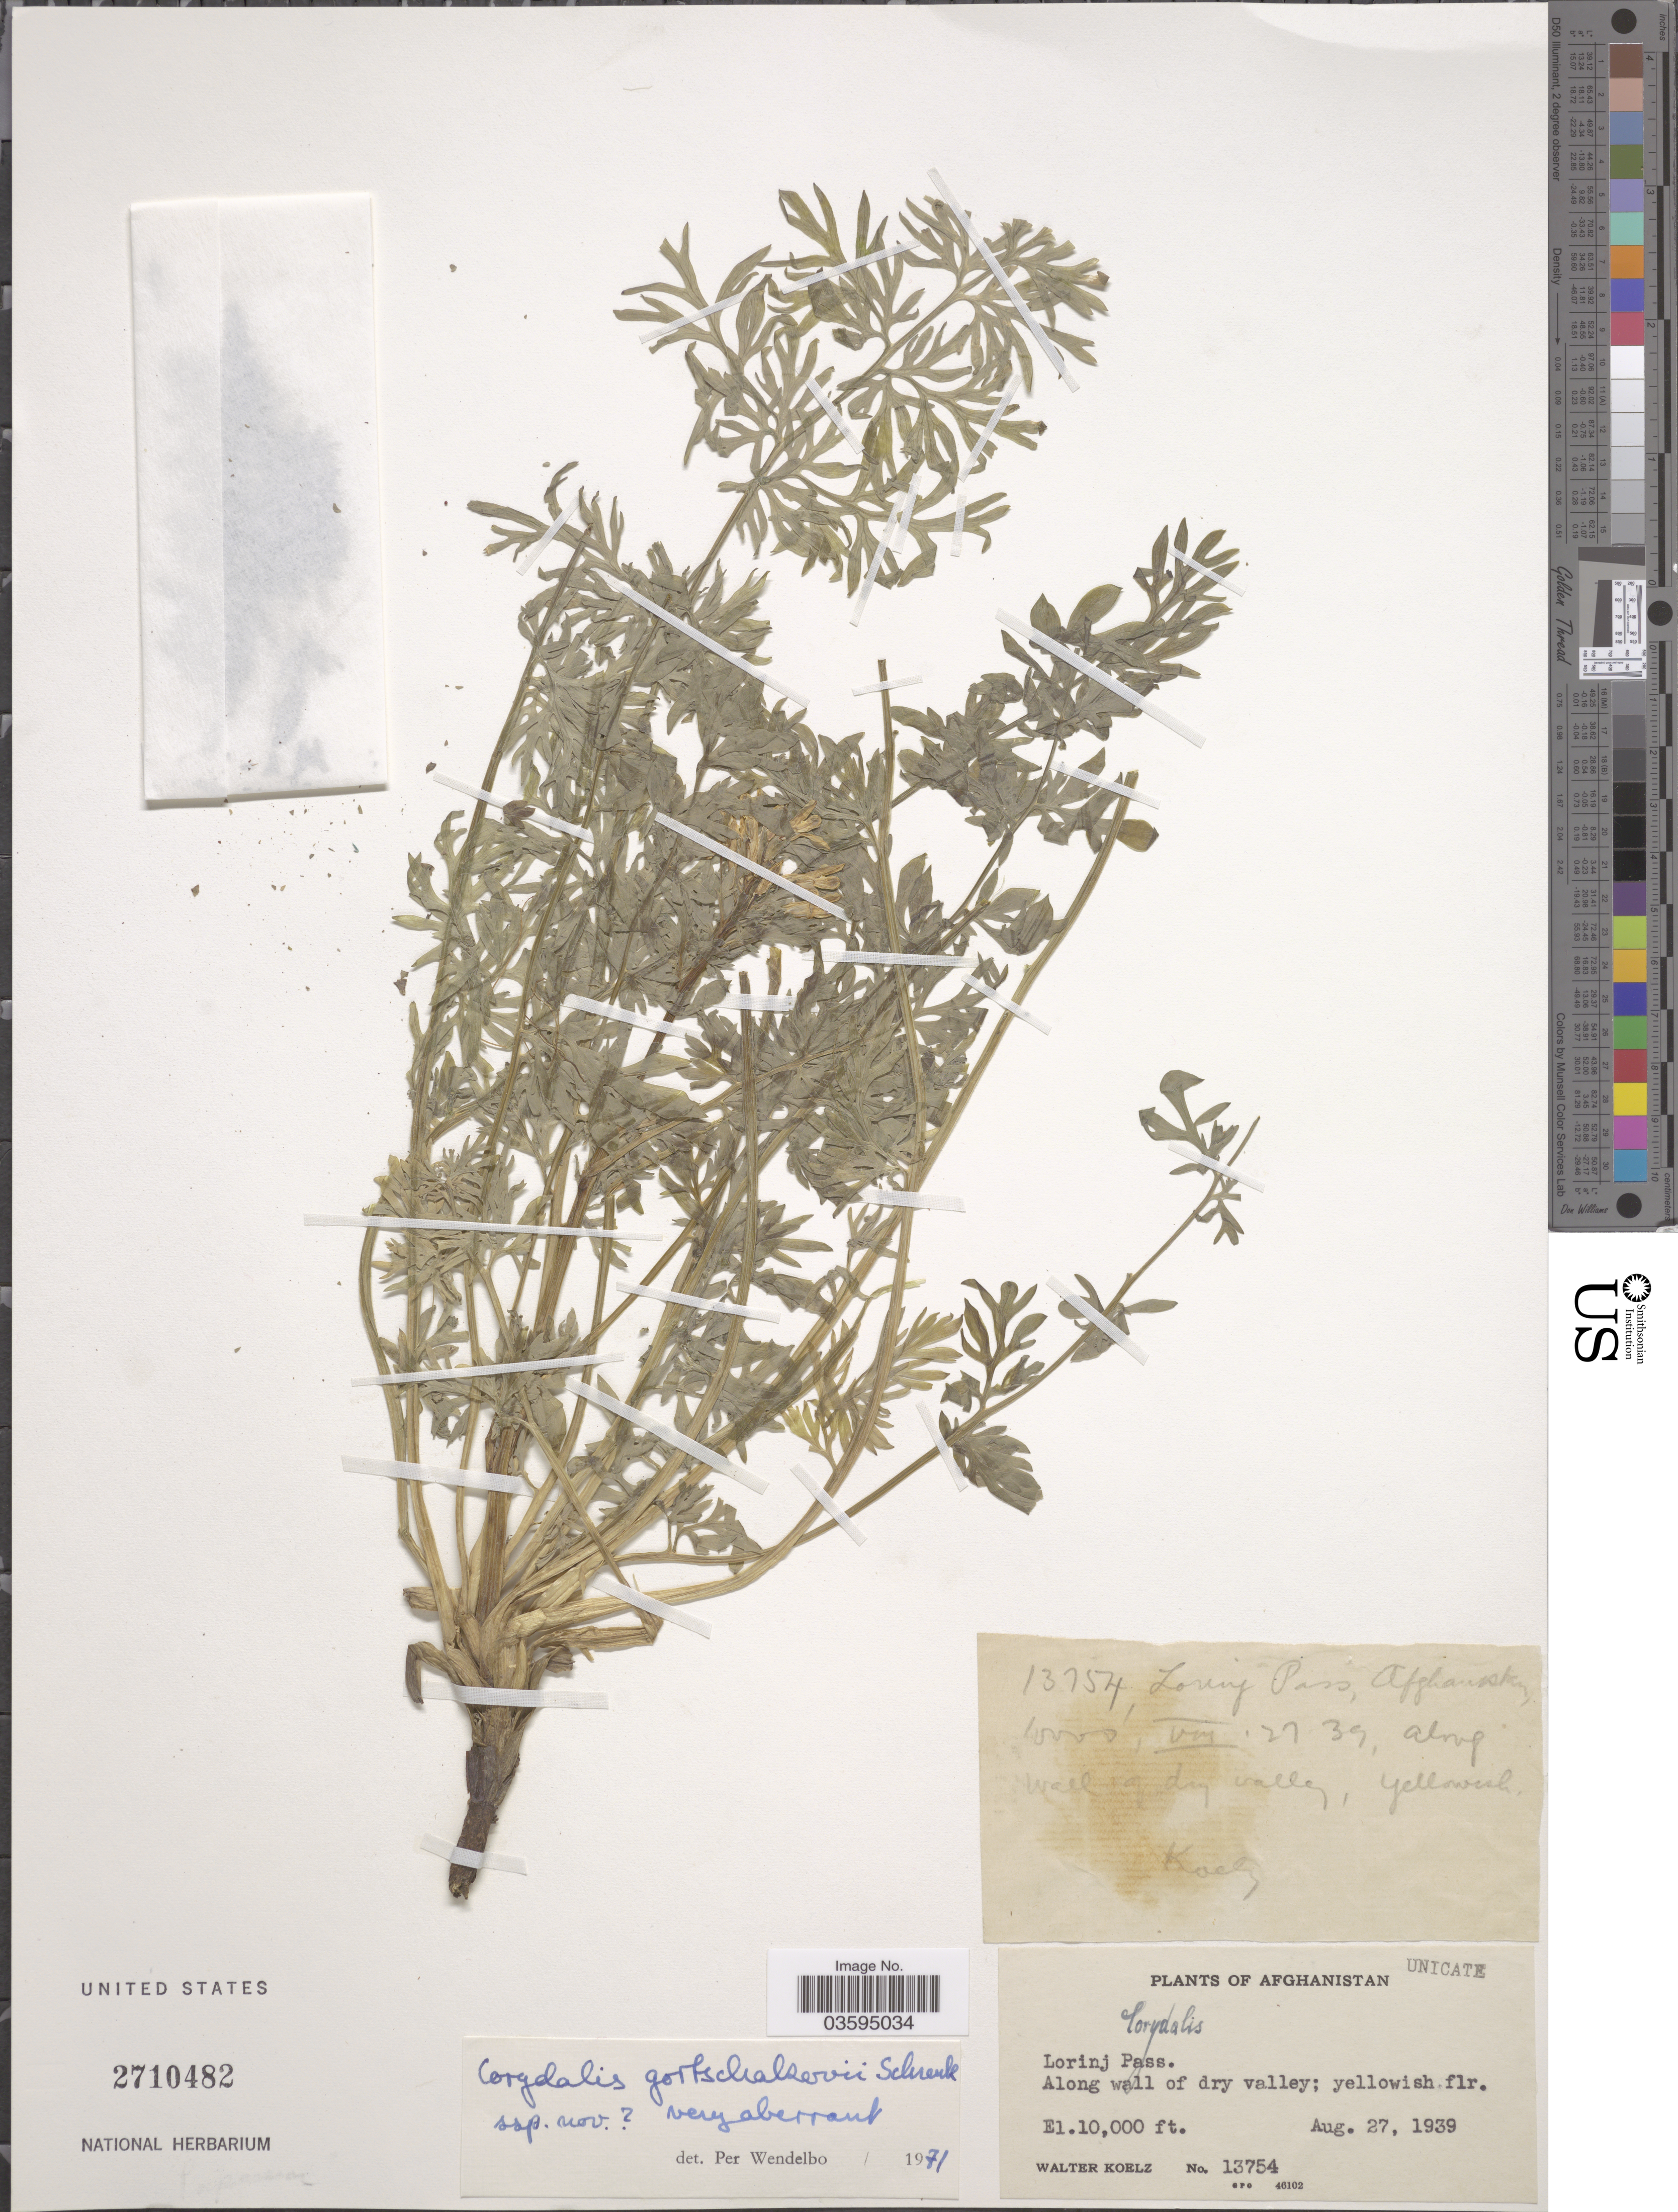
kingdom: Plantae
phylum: Tracheophyta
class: Magnoliopsida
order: Ranunculales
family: Papaveraceae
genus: Corydalis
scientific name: Corydalis gortschakovii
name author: Schrenk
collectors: W. N. Koelz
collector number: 13754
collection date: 1939-08-27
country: Afghanistan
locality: Lorinj Pass.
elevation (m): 3048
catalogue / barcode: US 2710482